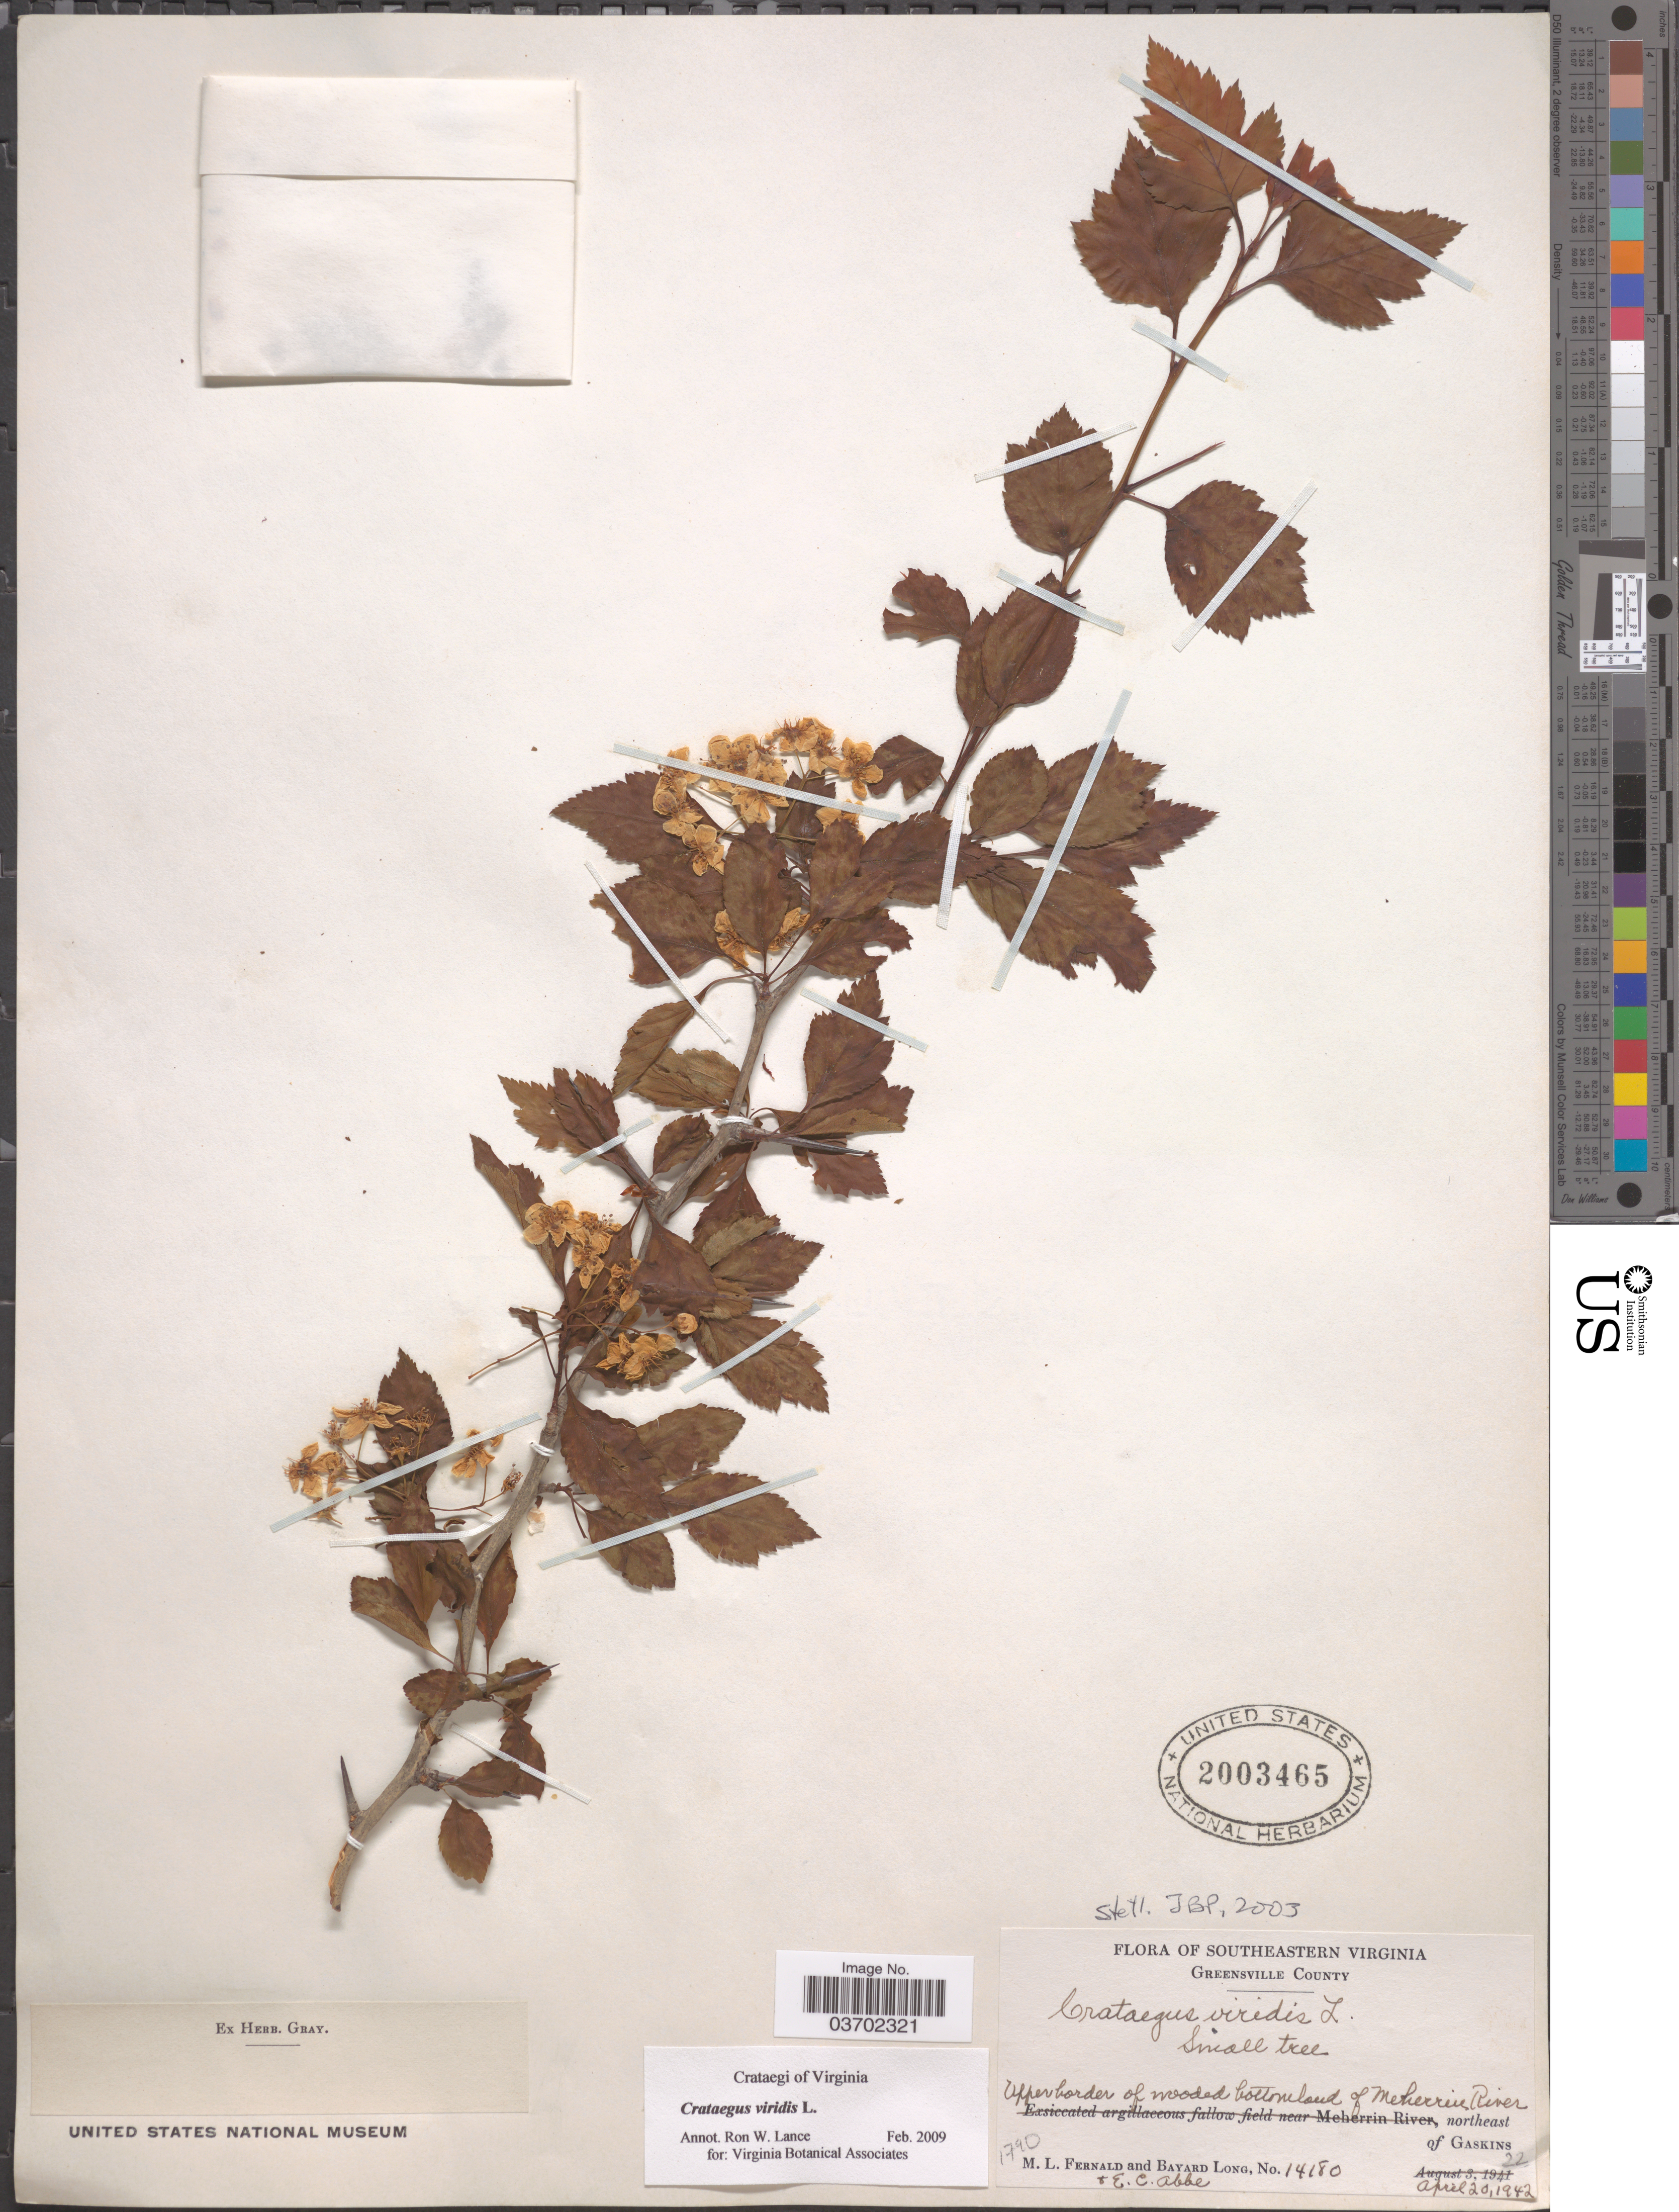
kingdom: Plantae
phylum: Tracheophyta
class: Magnoliopsida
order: Rosales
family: Rosaceae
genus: Crataegus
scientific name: Crataegus viridis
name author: L.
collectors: M. L. Fernald, B. Long & E. C. Abbe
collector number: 14180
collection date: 1942-04-20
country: United States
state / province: Virginia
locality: Southern Virginia. Greensville County. Upper border of wooded bottomland of Meherrin River northeast of Gaskins.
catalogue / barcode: US 2003465